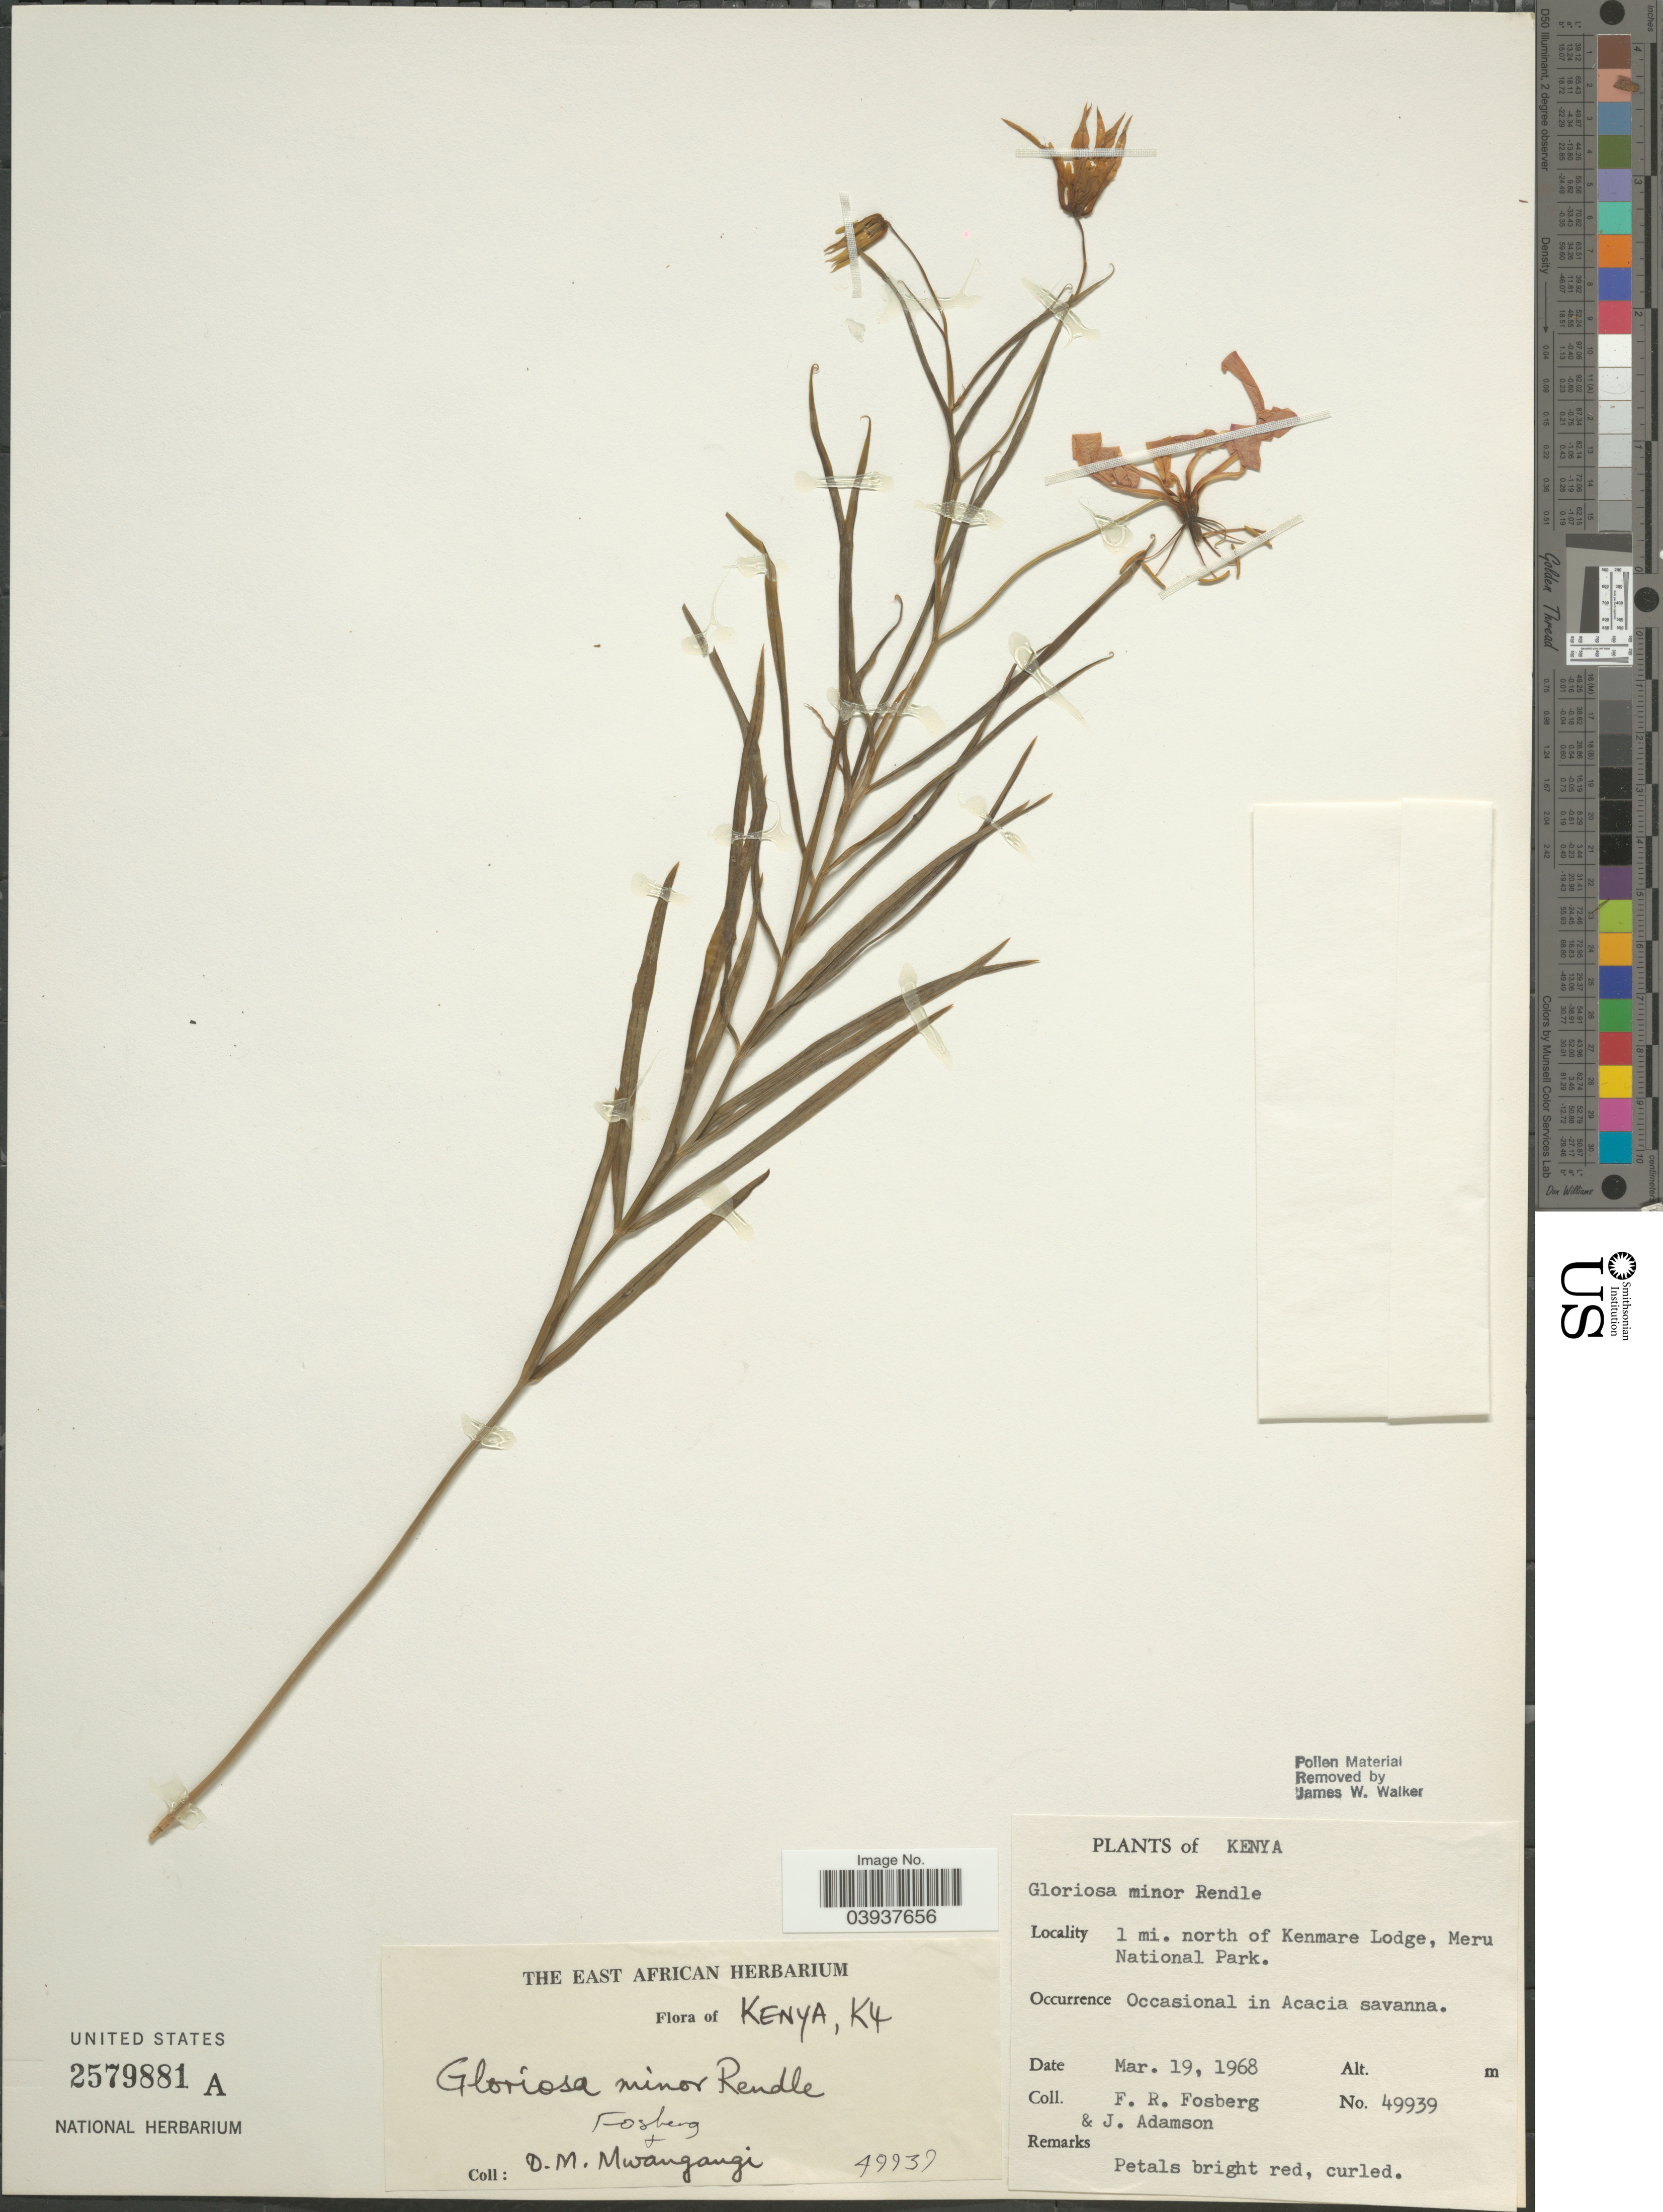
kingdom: Plantae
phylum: Tracheophyta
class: Liliopsida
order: Liliales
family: Colchicaceae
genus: Gloriosa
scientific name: Gloriosa minor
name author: Rendle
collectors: F. R. Fosberg, J. Adamson & O. M. Mwangangi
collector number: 49939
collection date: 1968-03-19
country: Kenya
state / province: Meru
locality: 1 mi. north of Kenmare Lodge, Meru National Park. In Acacia savanna. Kenya, K4.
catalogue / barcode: US 2579881A